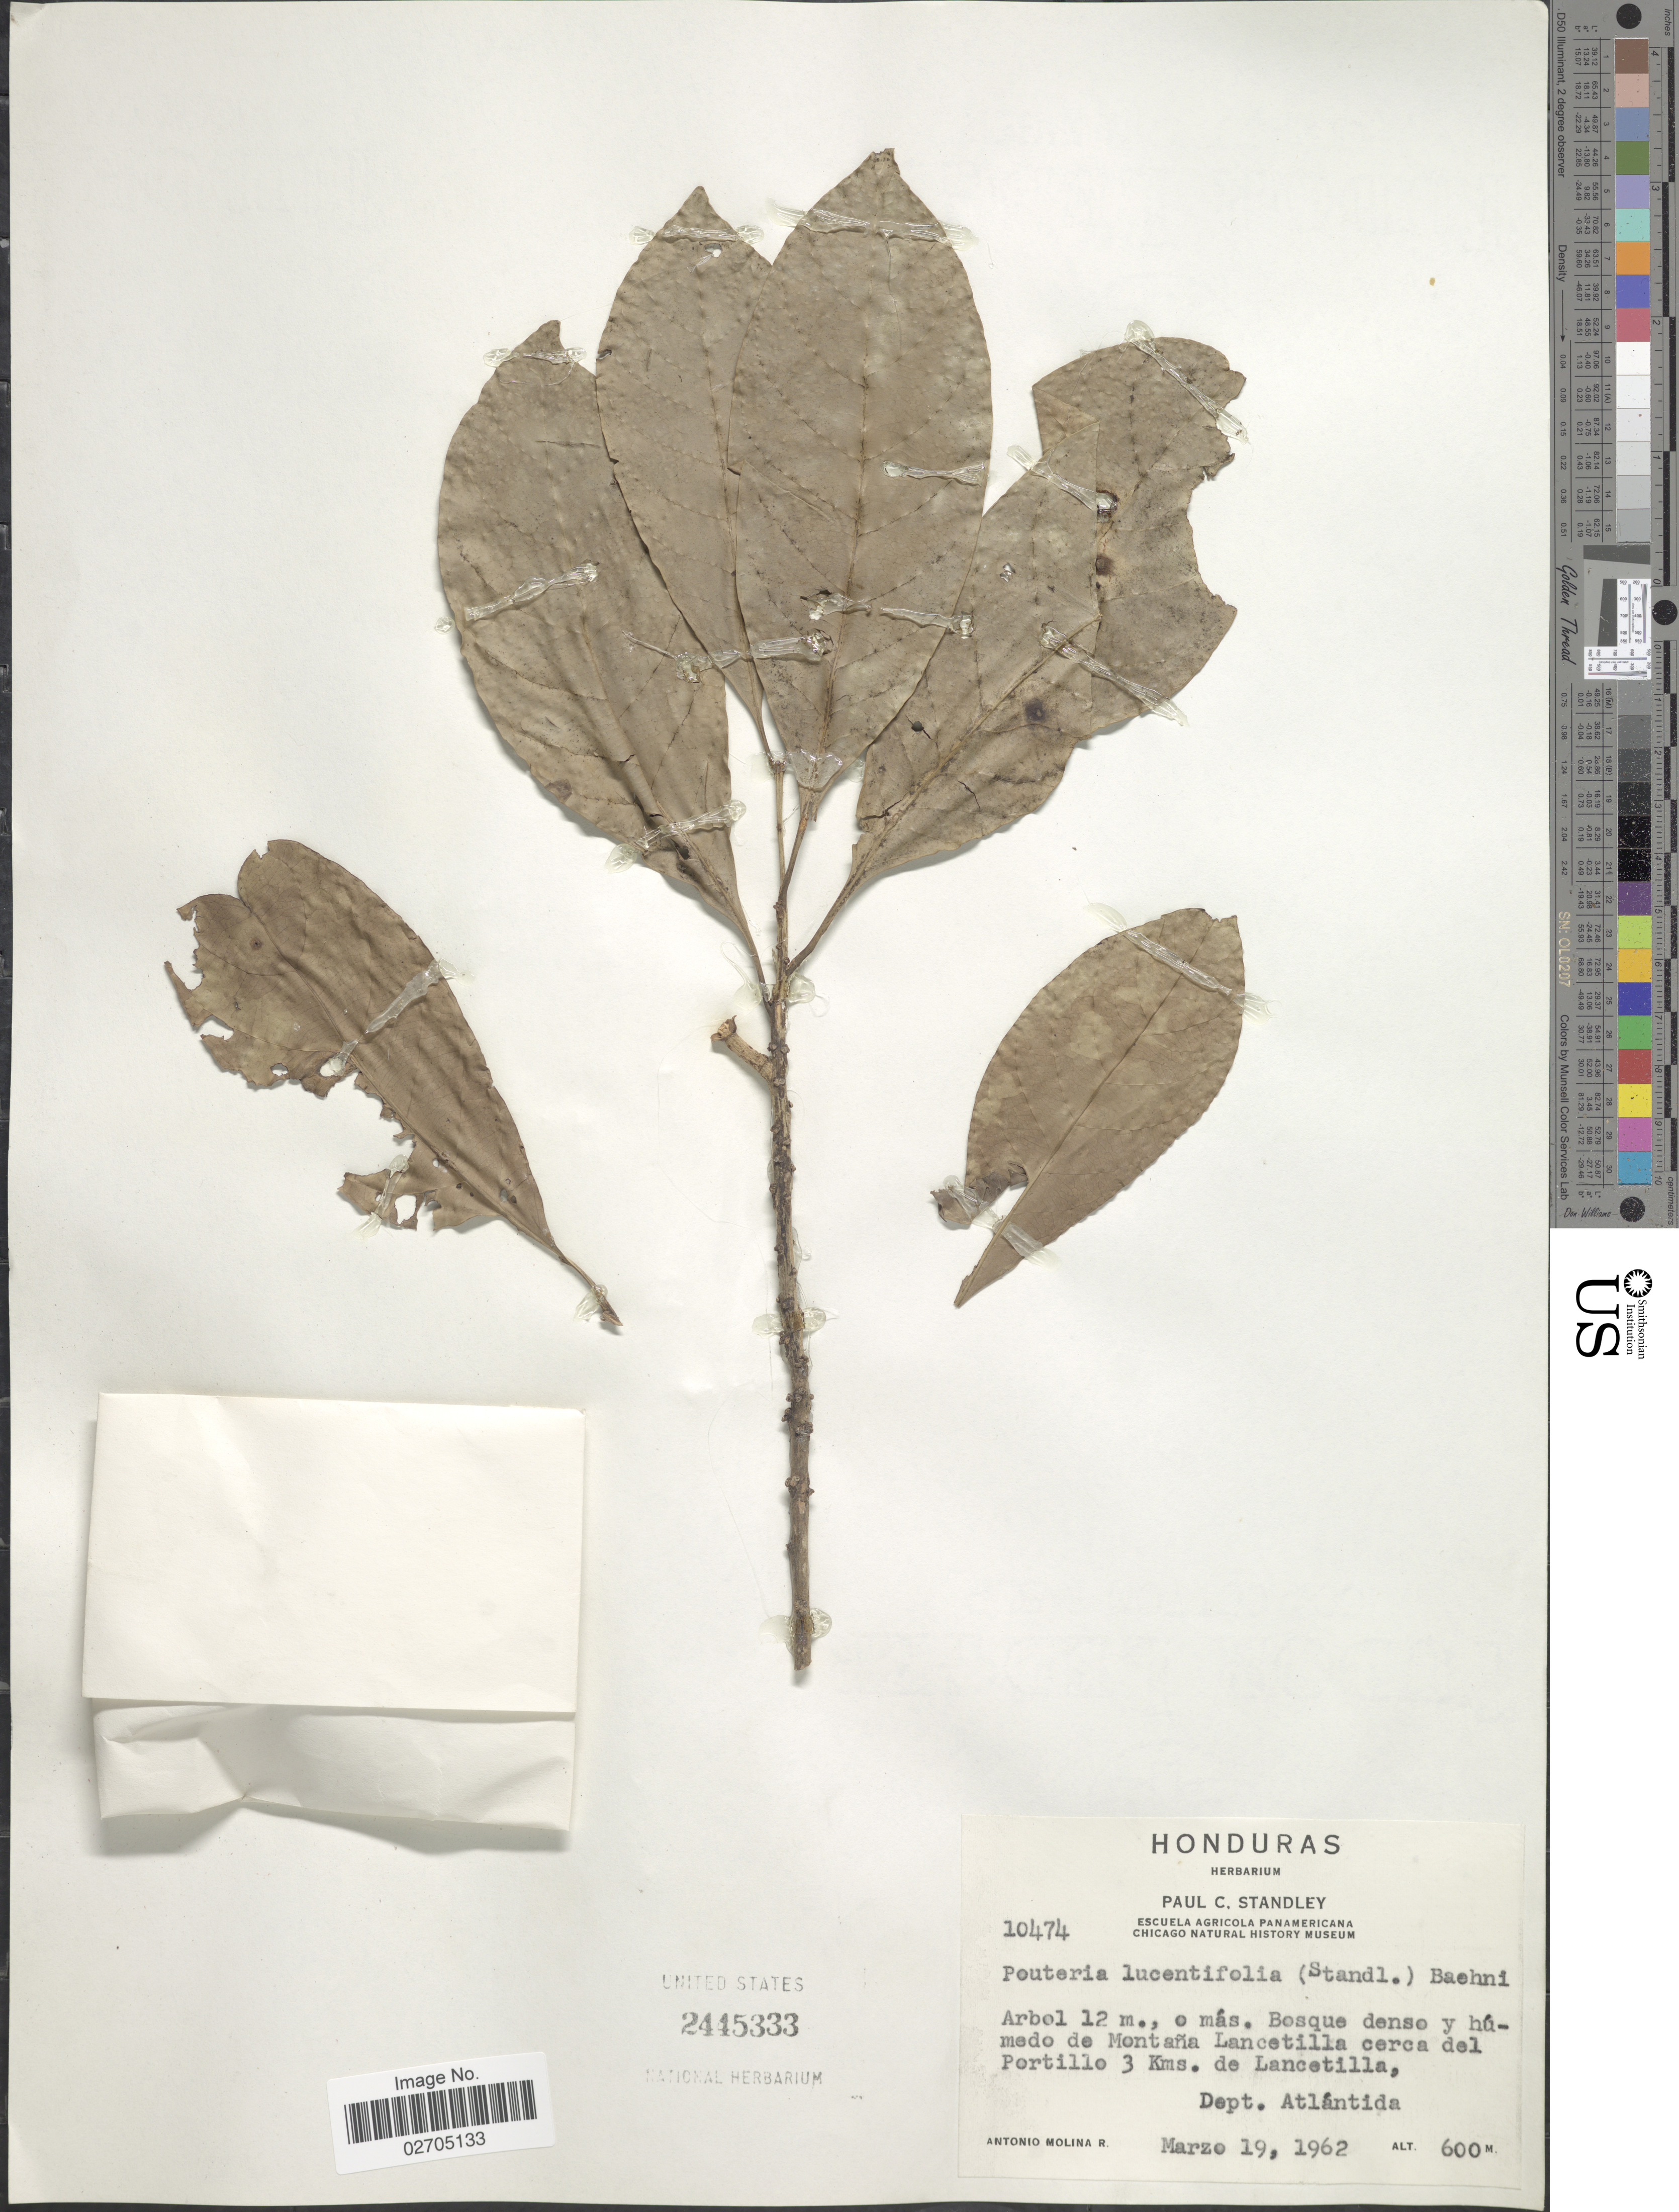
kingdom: Plantae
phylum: Tracheophyta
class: Magnoliopsida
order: Ericales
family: Sapotaceae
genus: Chrysophyllum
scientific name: Chrysophyllum venezuelanense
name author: (Pierre) T.D. Penn.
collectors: A. Molina R.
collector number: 10474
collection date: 1962-03-19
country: Honduras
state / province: Atlántida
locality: Bosque denso y humedo de Montana Lancetilla cerca del Portillo 3 Kms. de Lancetilla.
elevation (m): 600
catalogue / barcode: US 2445333